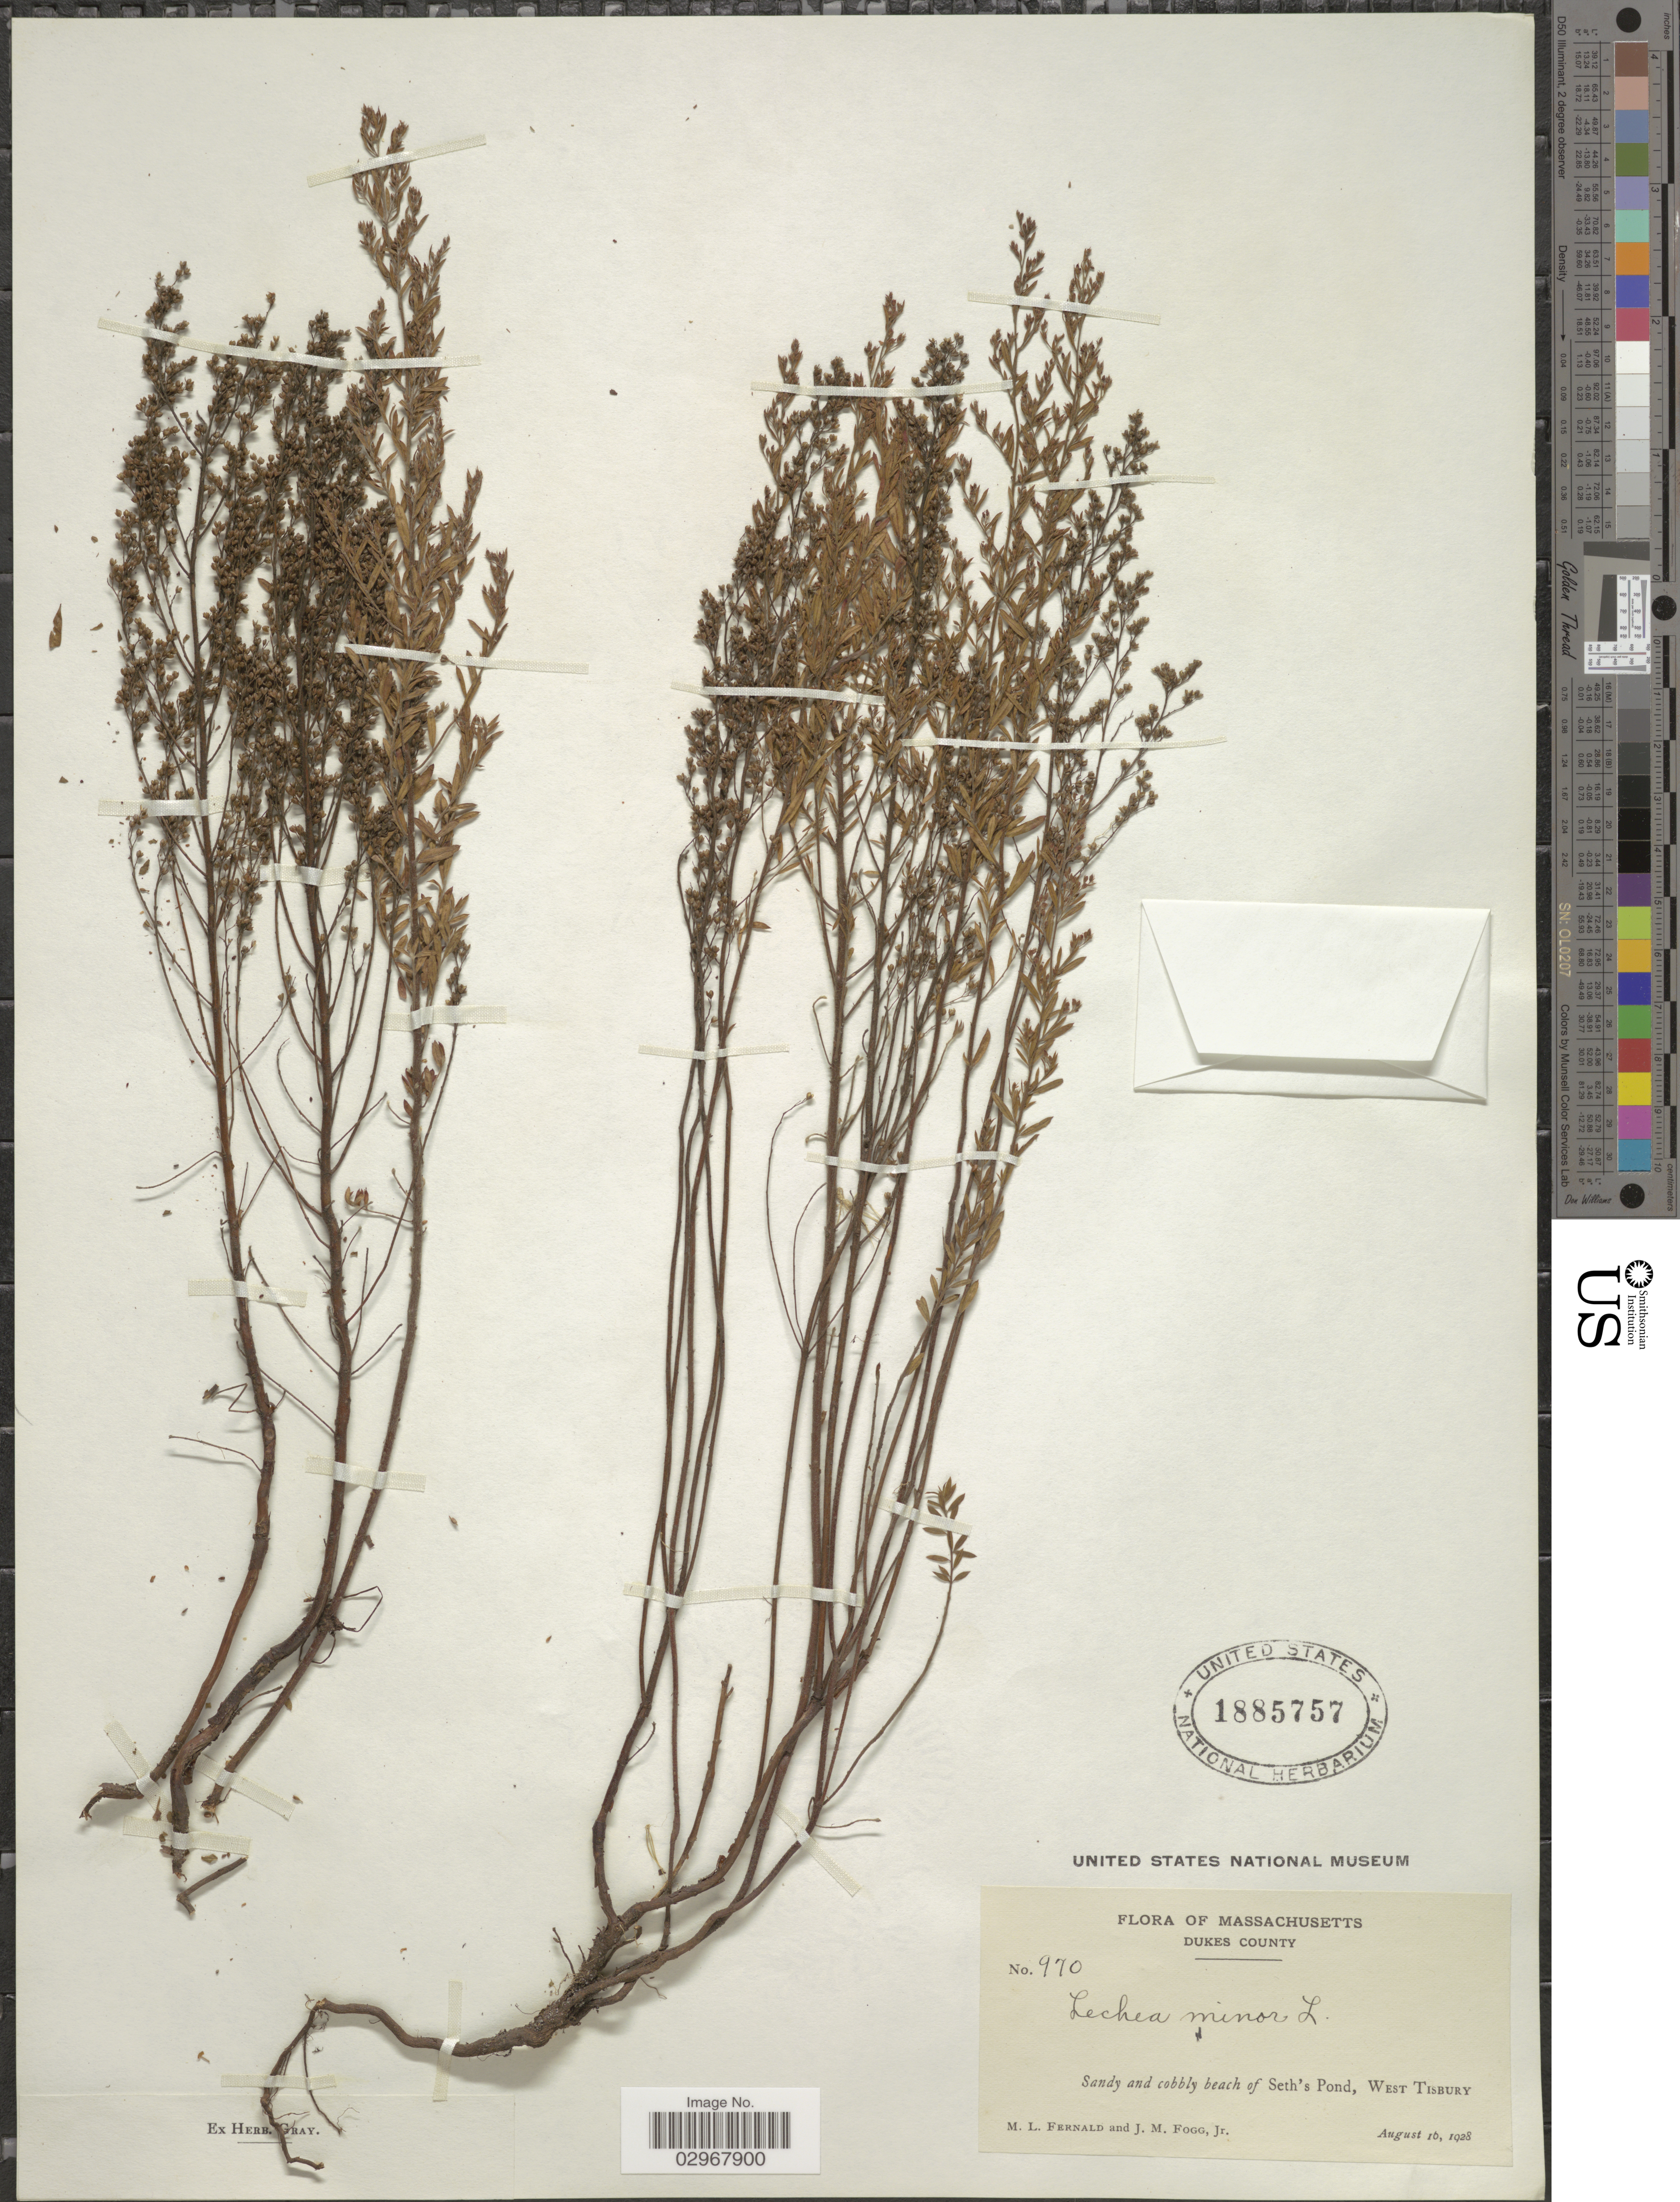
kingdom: Plantae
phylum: Tracheophyta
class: Magnoliopsida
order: Malvales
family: Cistaceae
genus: Lechea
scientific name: Lechea minor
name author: L.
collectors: M. L. Fernald & J. Fogg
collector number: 970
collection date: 1928-08-10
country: United States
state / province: Massachusetts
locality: Dukes County. Sandy and cobbly beach of Seth's Pond, West Tisbury.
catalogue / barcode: US 1885757